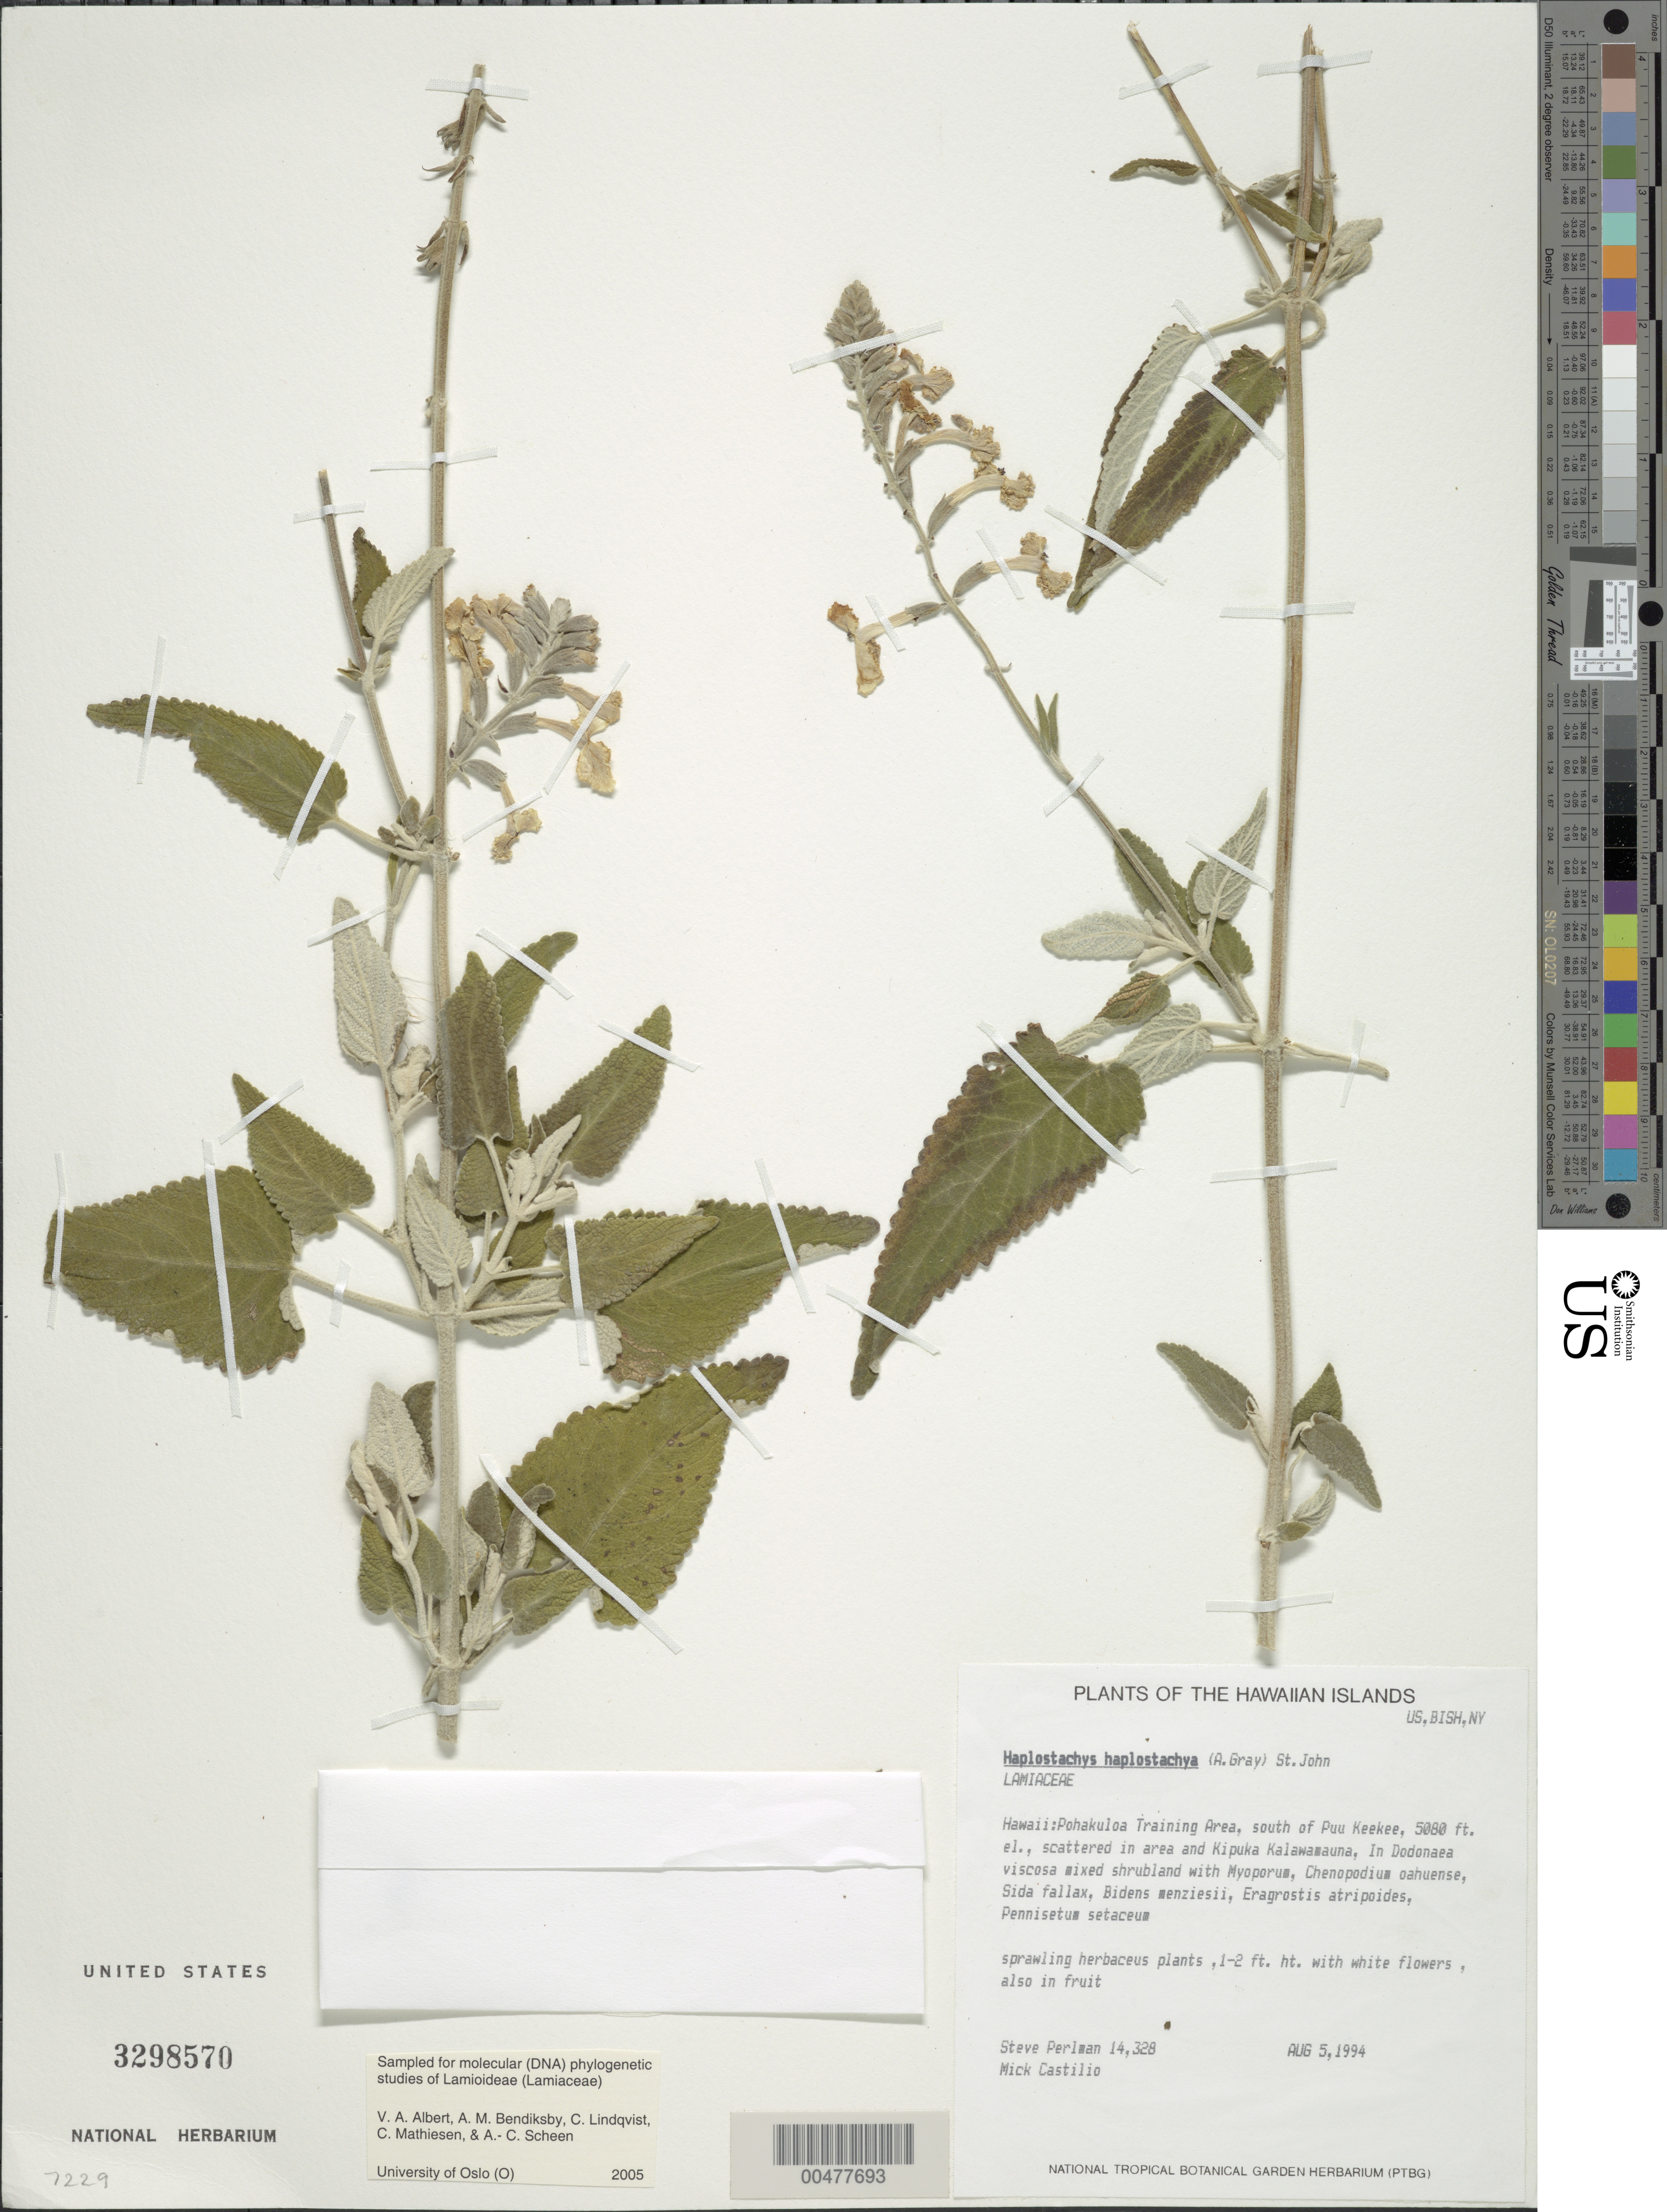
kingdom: Plantae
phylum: Tracheophyta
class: Magnoliopsida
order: Lamiales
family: Lamiaceae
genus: Haplostachys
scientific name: Haplostachys haplostachya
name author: (A. Gray) H. St. John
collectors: S. P. Perlman & M. Castilio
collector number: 14328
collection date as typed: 5 Aug 1994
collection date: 1994-08-05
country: United States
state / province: Hawaii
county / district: Hawaii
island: Hawaii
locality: Pohakuloa Training Area, S of Puu Keekee, Kipuka Kalawamauna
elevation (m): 1548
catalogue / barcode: US 3298570